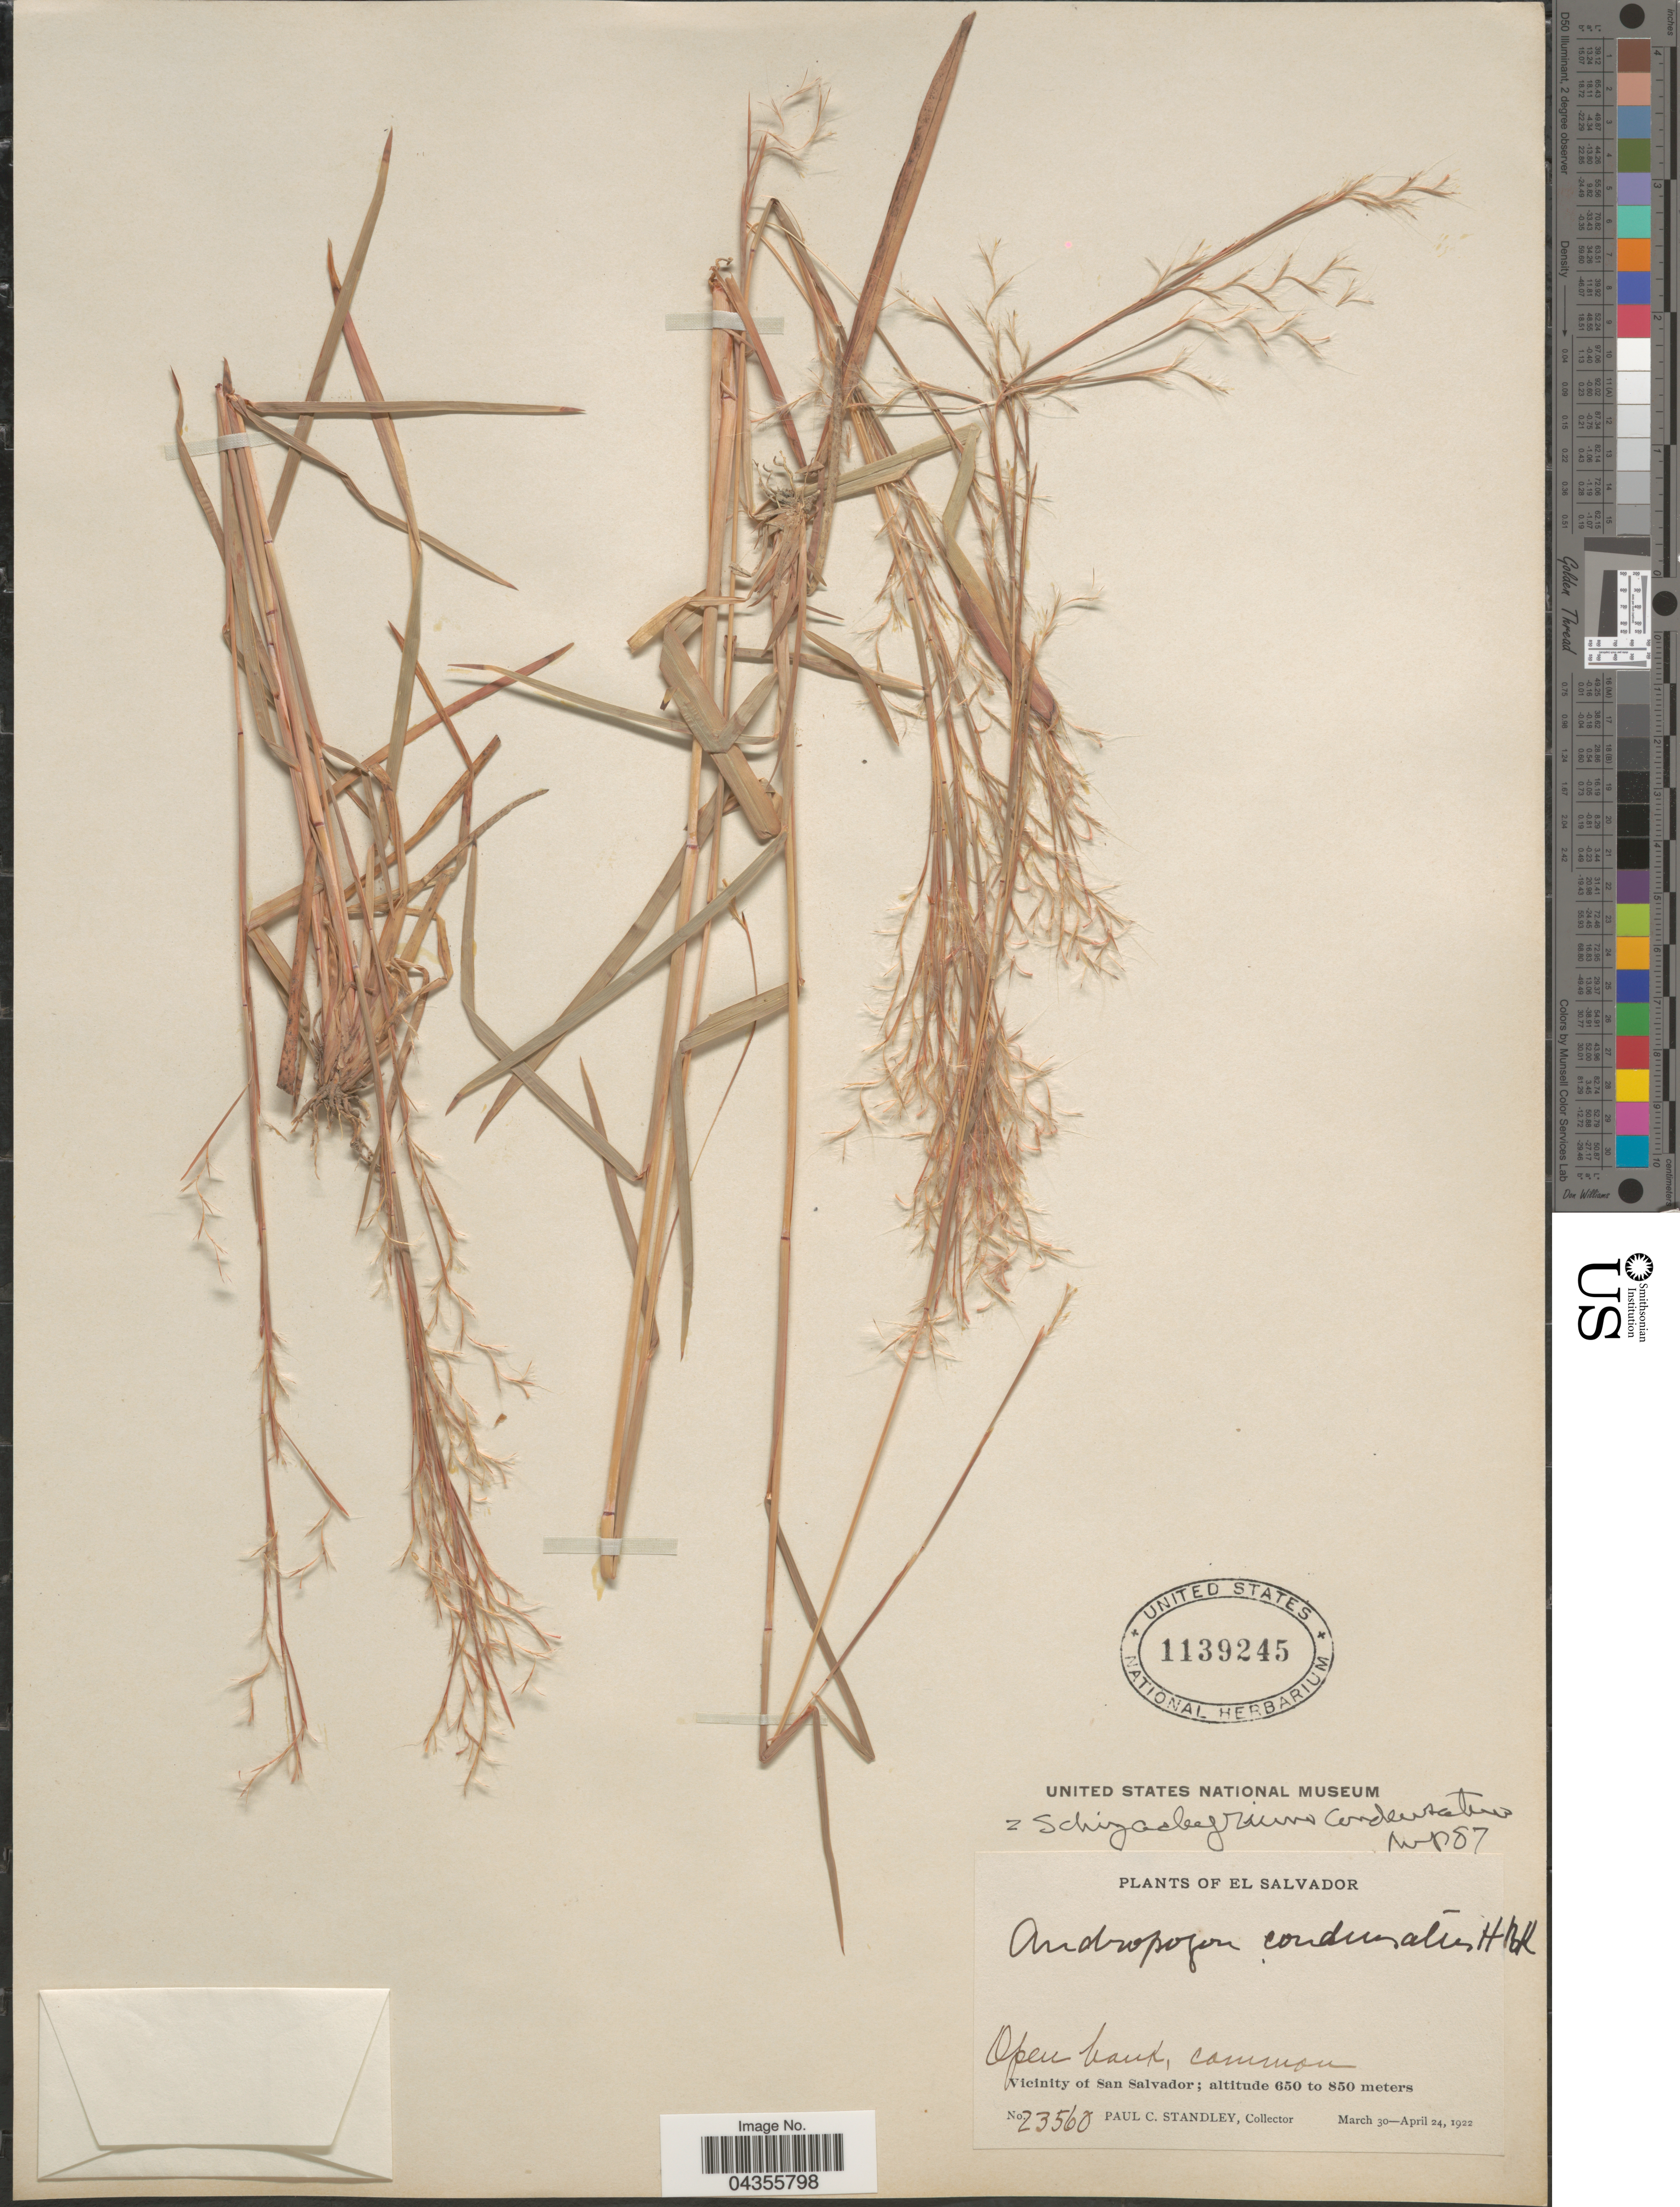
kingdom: Plantae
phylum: Tracheophyta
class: Liliopsida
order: Poales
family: Poaceae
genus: Schizachyrium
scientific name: Schizachyrium condensatum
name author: (Kunth) Nees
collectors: P. C. Standley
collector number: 23560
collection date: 1922-03-30/1922-04-24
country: El Salvador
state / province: San Salvador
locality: Open bank, common. Vicinity of San Salvador.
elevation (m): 650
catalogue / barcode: US 1139245